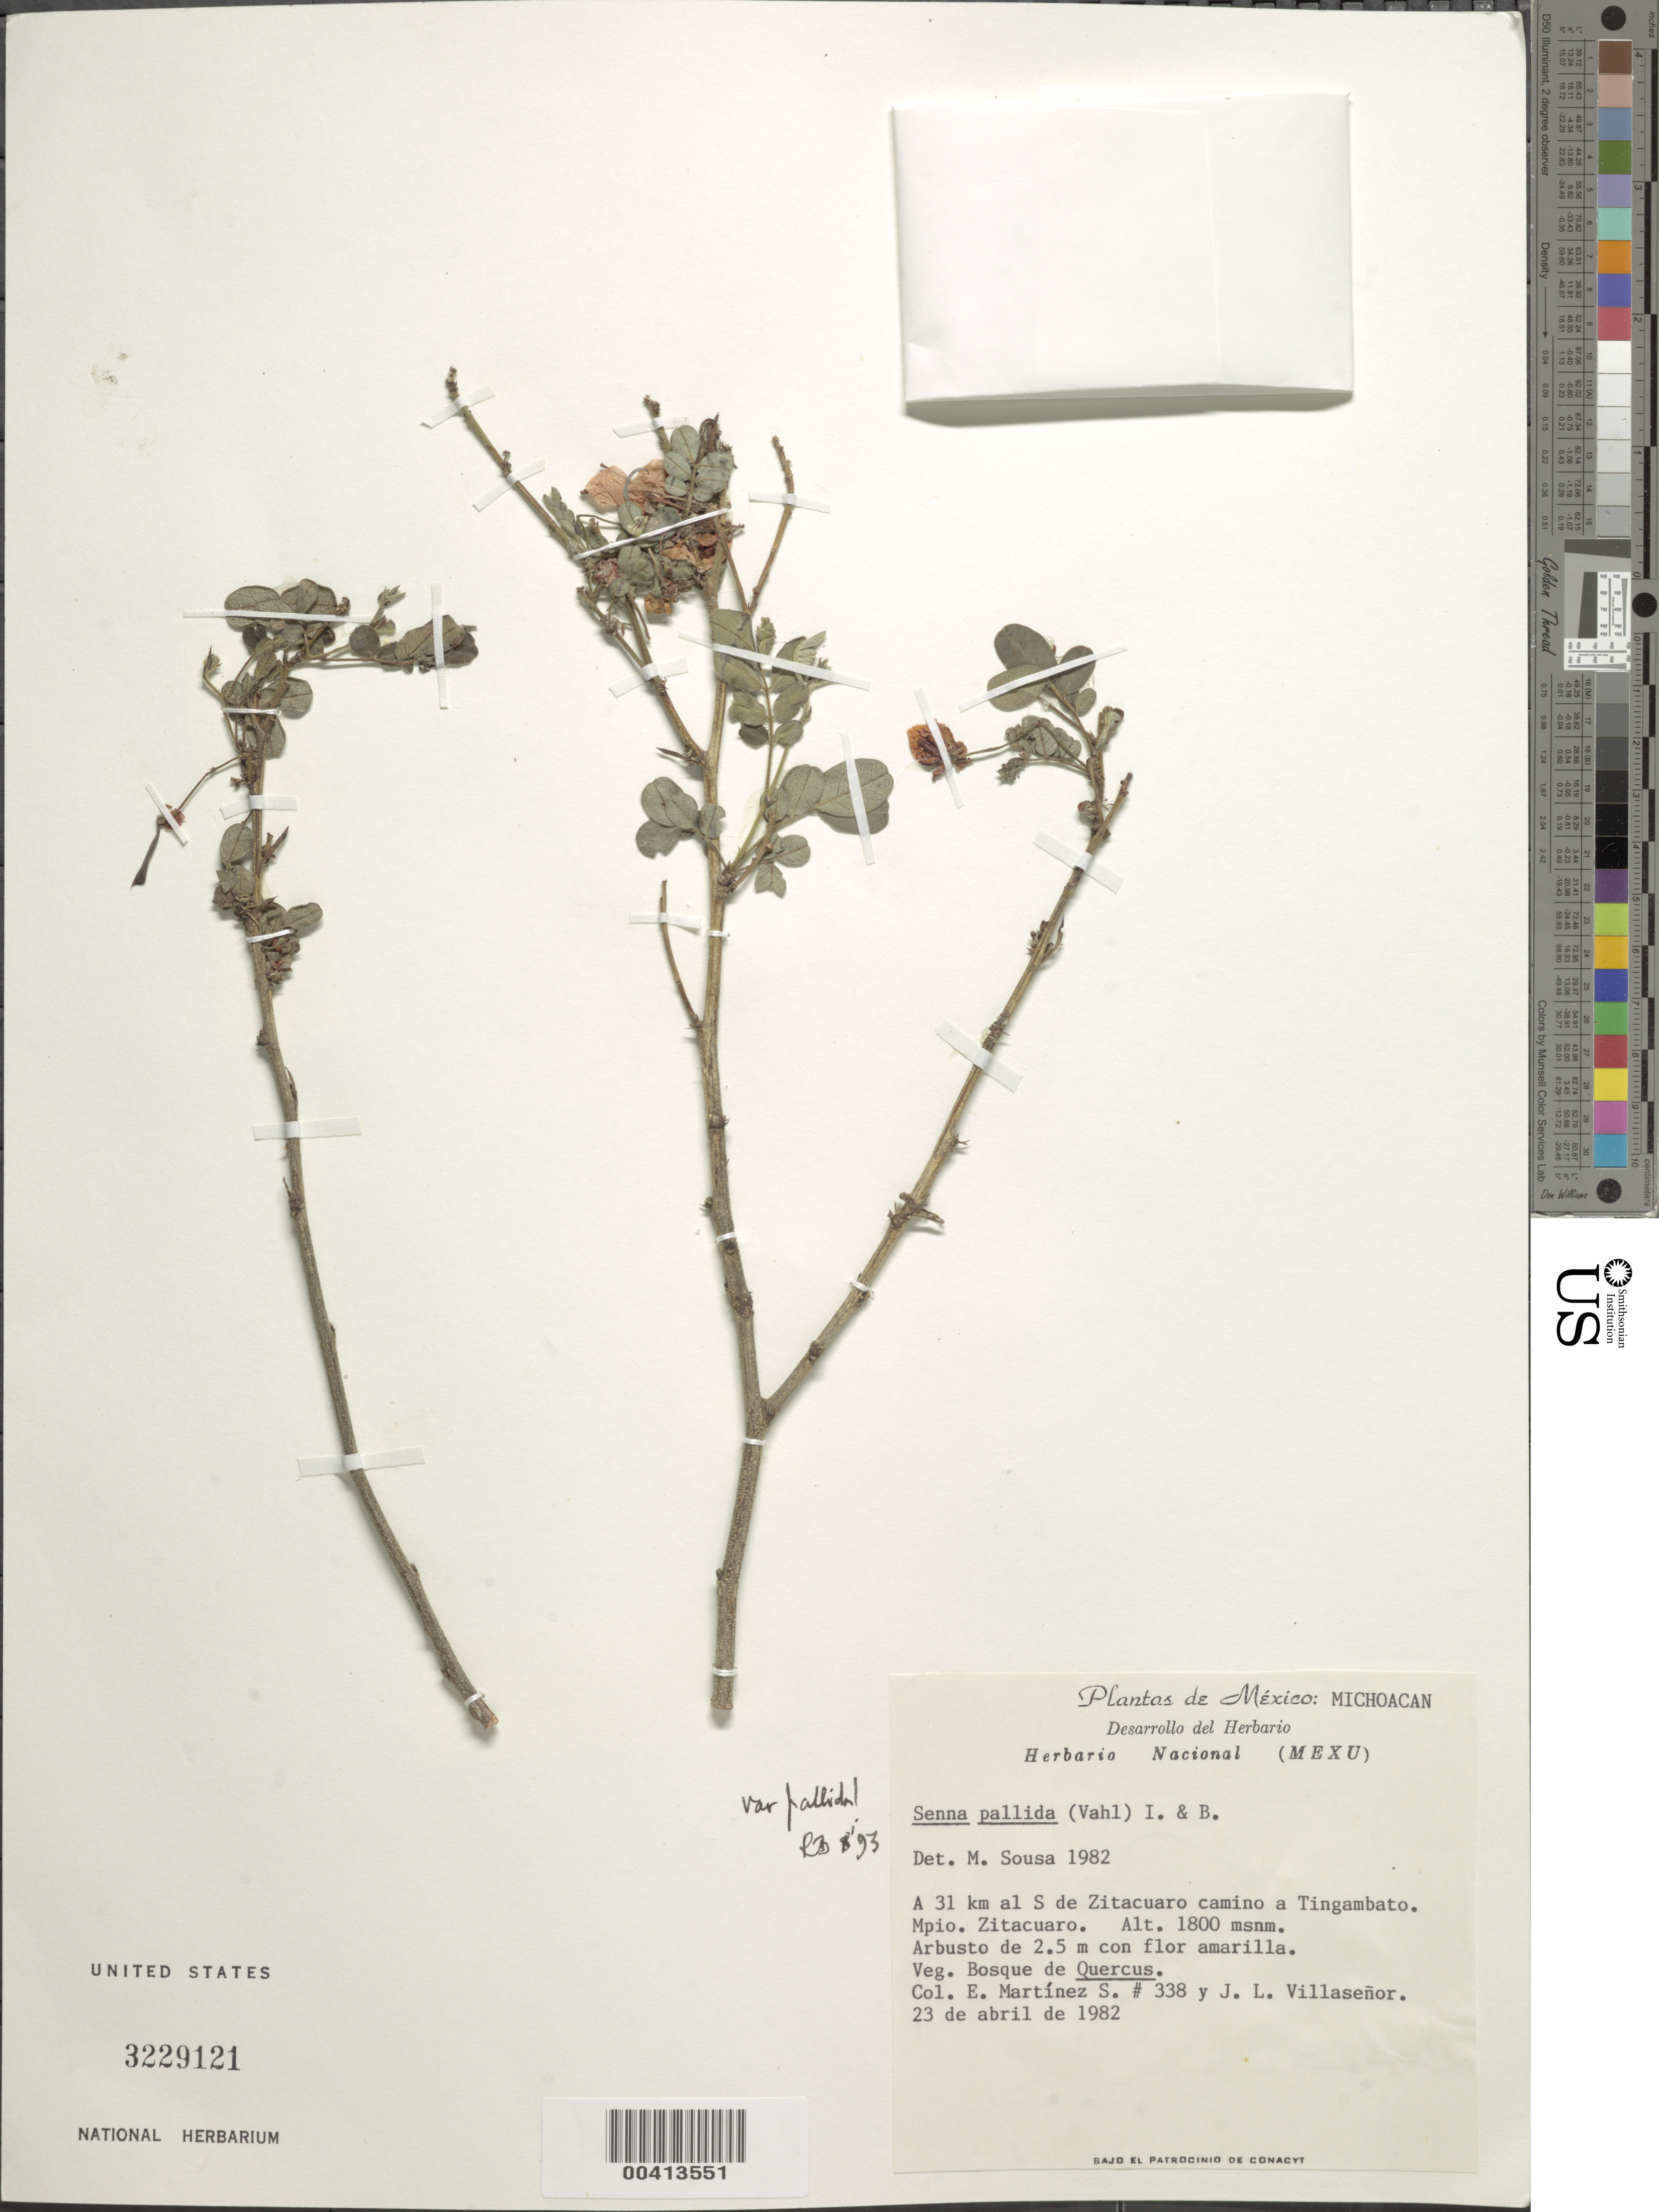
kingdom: Plantae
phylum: Tracheophyta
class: Magnoliopsida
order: Fabales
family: Fabaceae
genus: Senna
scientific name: Senna pallida var. pallida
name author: (Vahl) H.S. Irwin & Barneby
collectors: E. Martínez Soto & J. L. Villasenor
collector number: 338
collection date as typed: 23 Apr 1982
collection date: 1982-04-23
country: Mexico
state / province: Michoacán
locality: Zitacuaro camino a Tingambato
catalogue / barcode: US 3229121